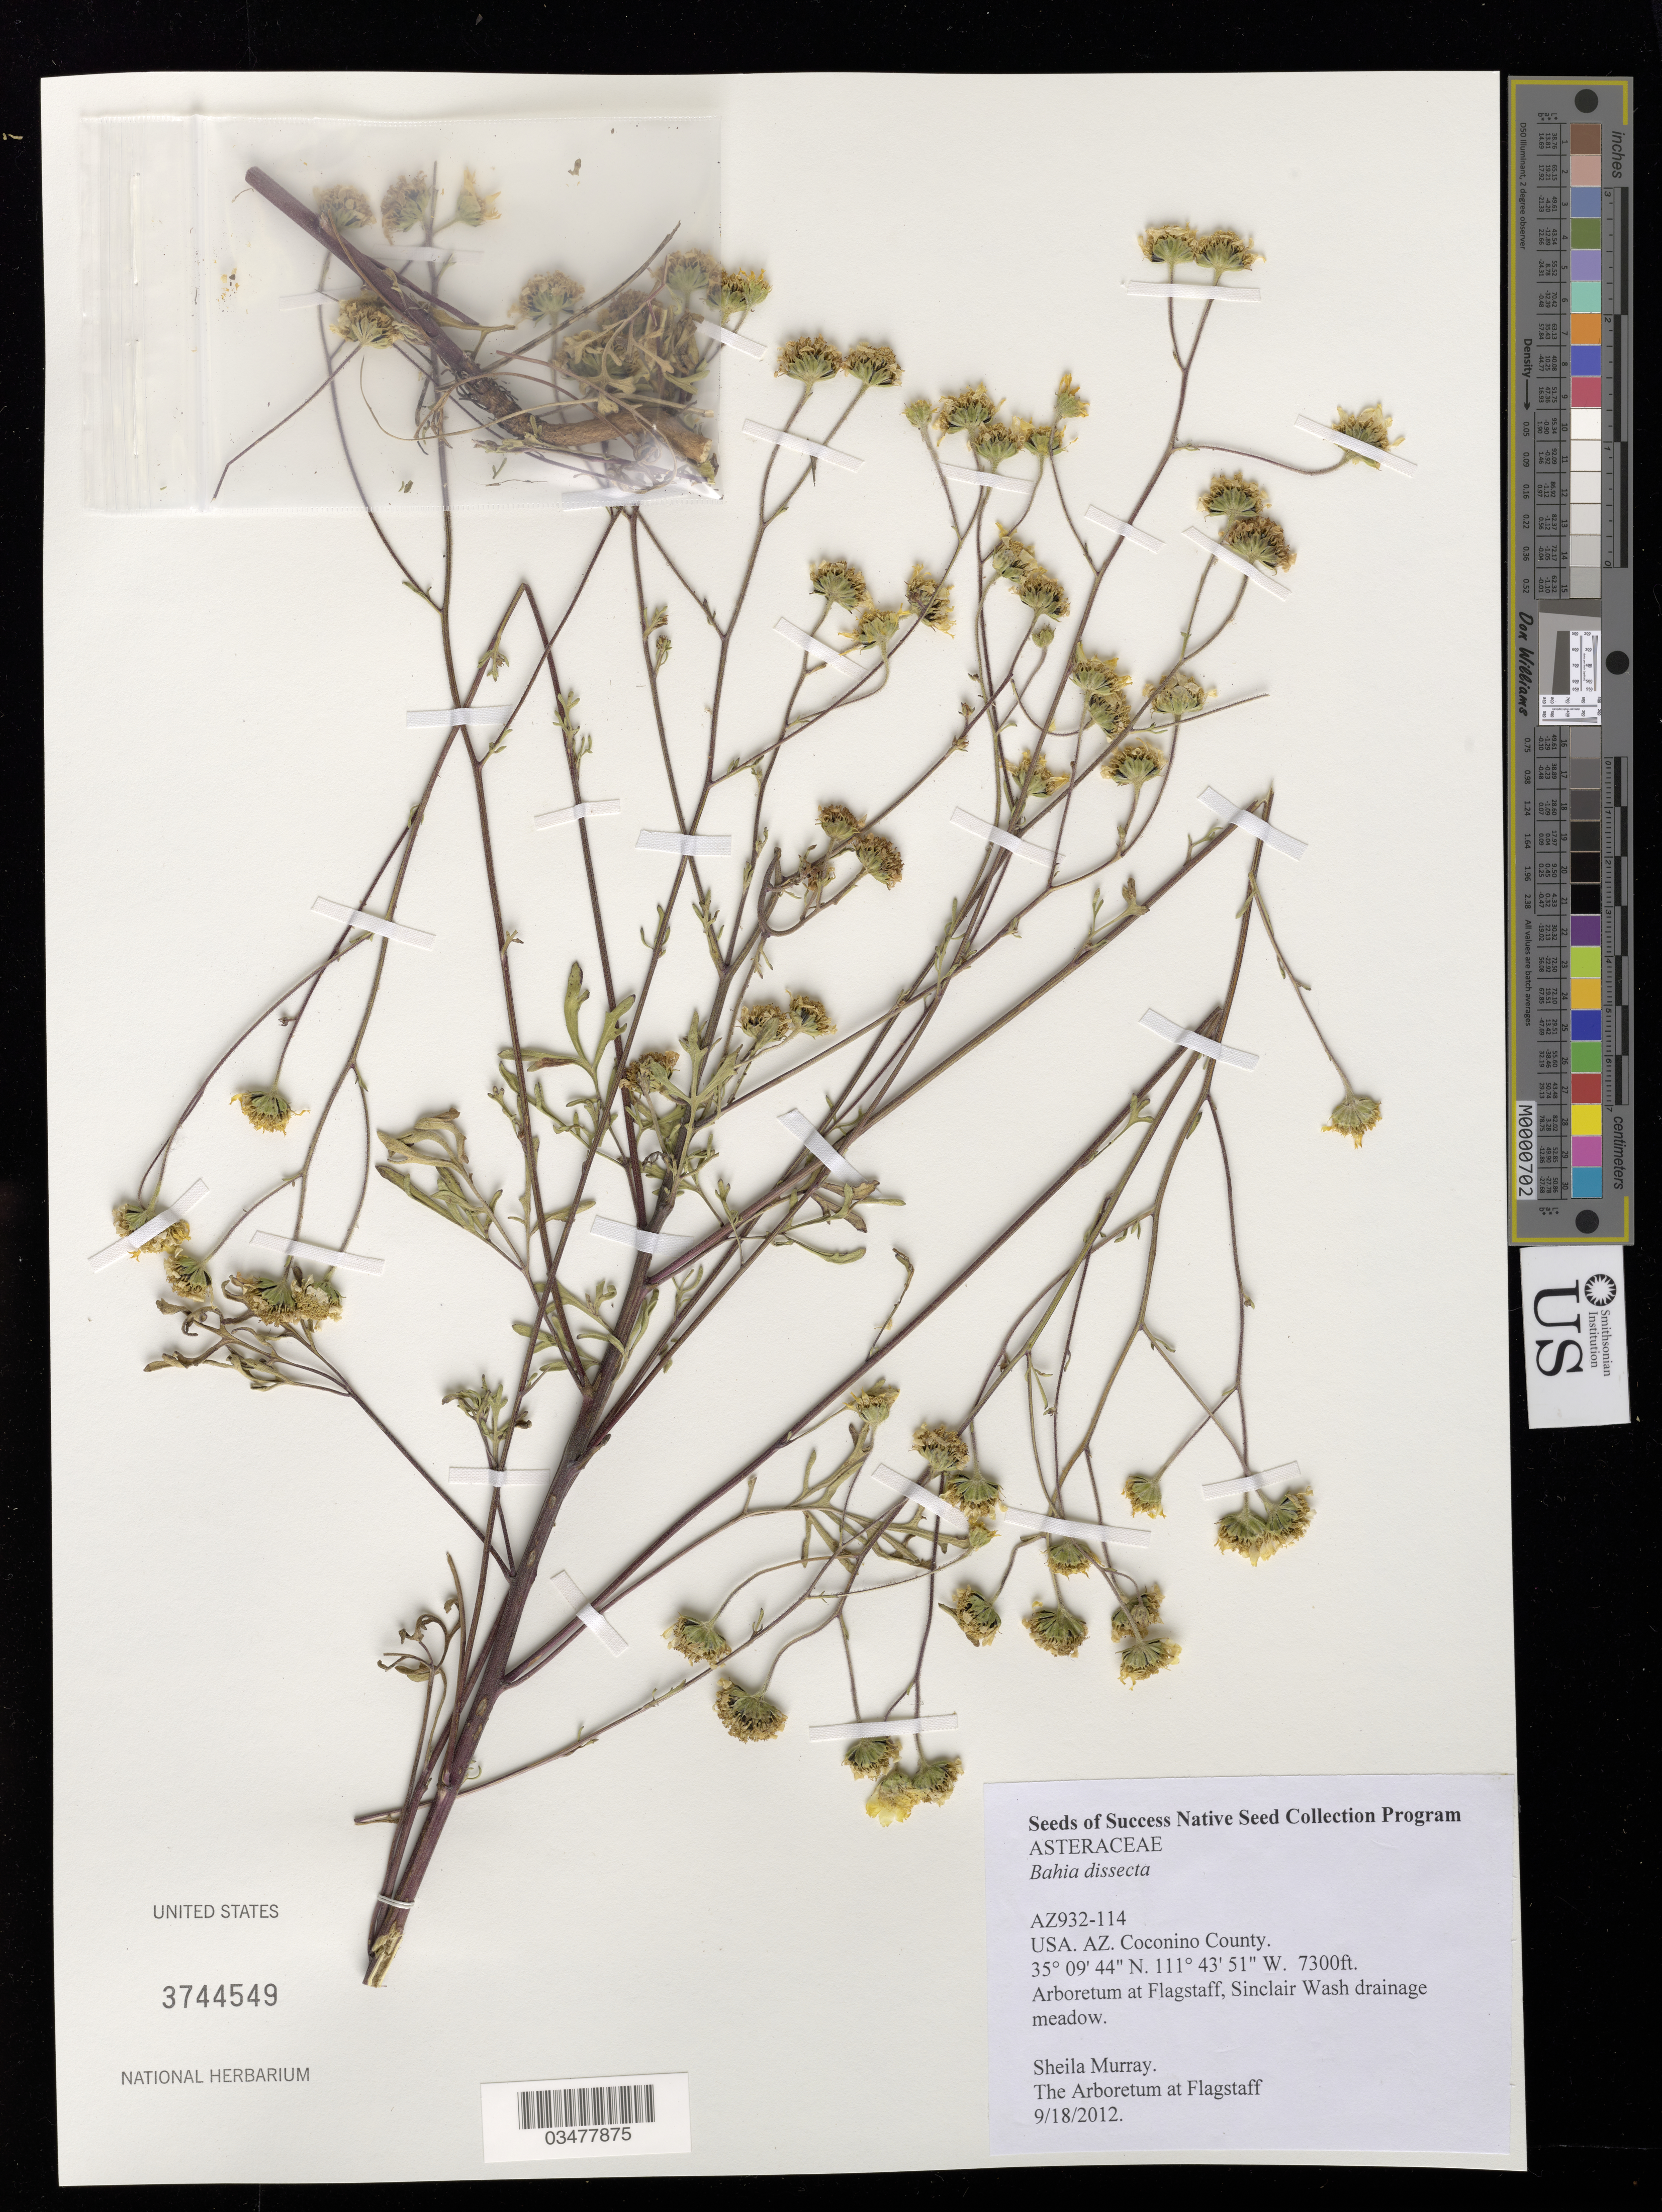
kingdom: Plantae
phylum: Tracheophyta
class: Magnoliopsida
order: Asterales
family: Asteraceae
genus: Bahia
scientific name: Bahia dissecta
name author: (A. Gray) Britton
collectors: S. Murray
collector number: AZ932-114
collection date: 2012-09-18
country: United States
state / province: Arizona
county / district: Coconino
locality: Sinclair Wash drainage meadow.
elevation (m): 2225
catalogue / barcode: US 3744549